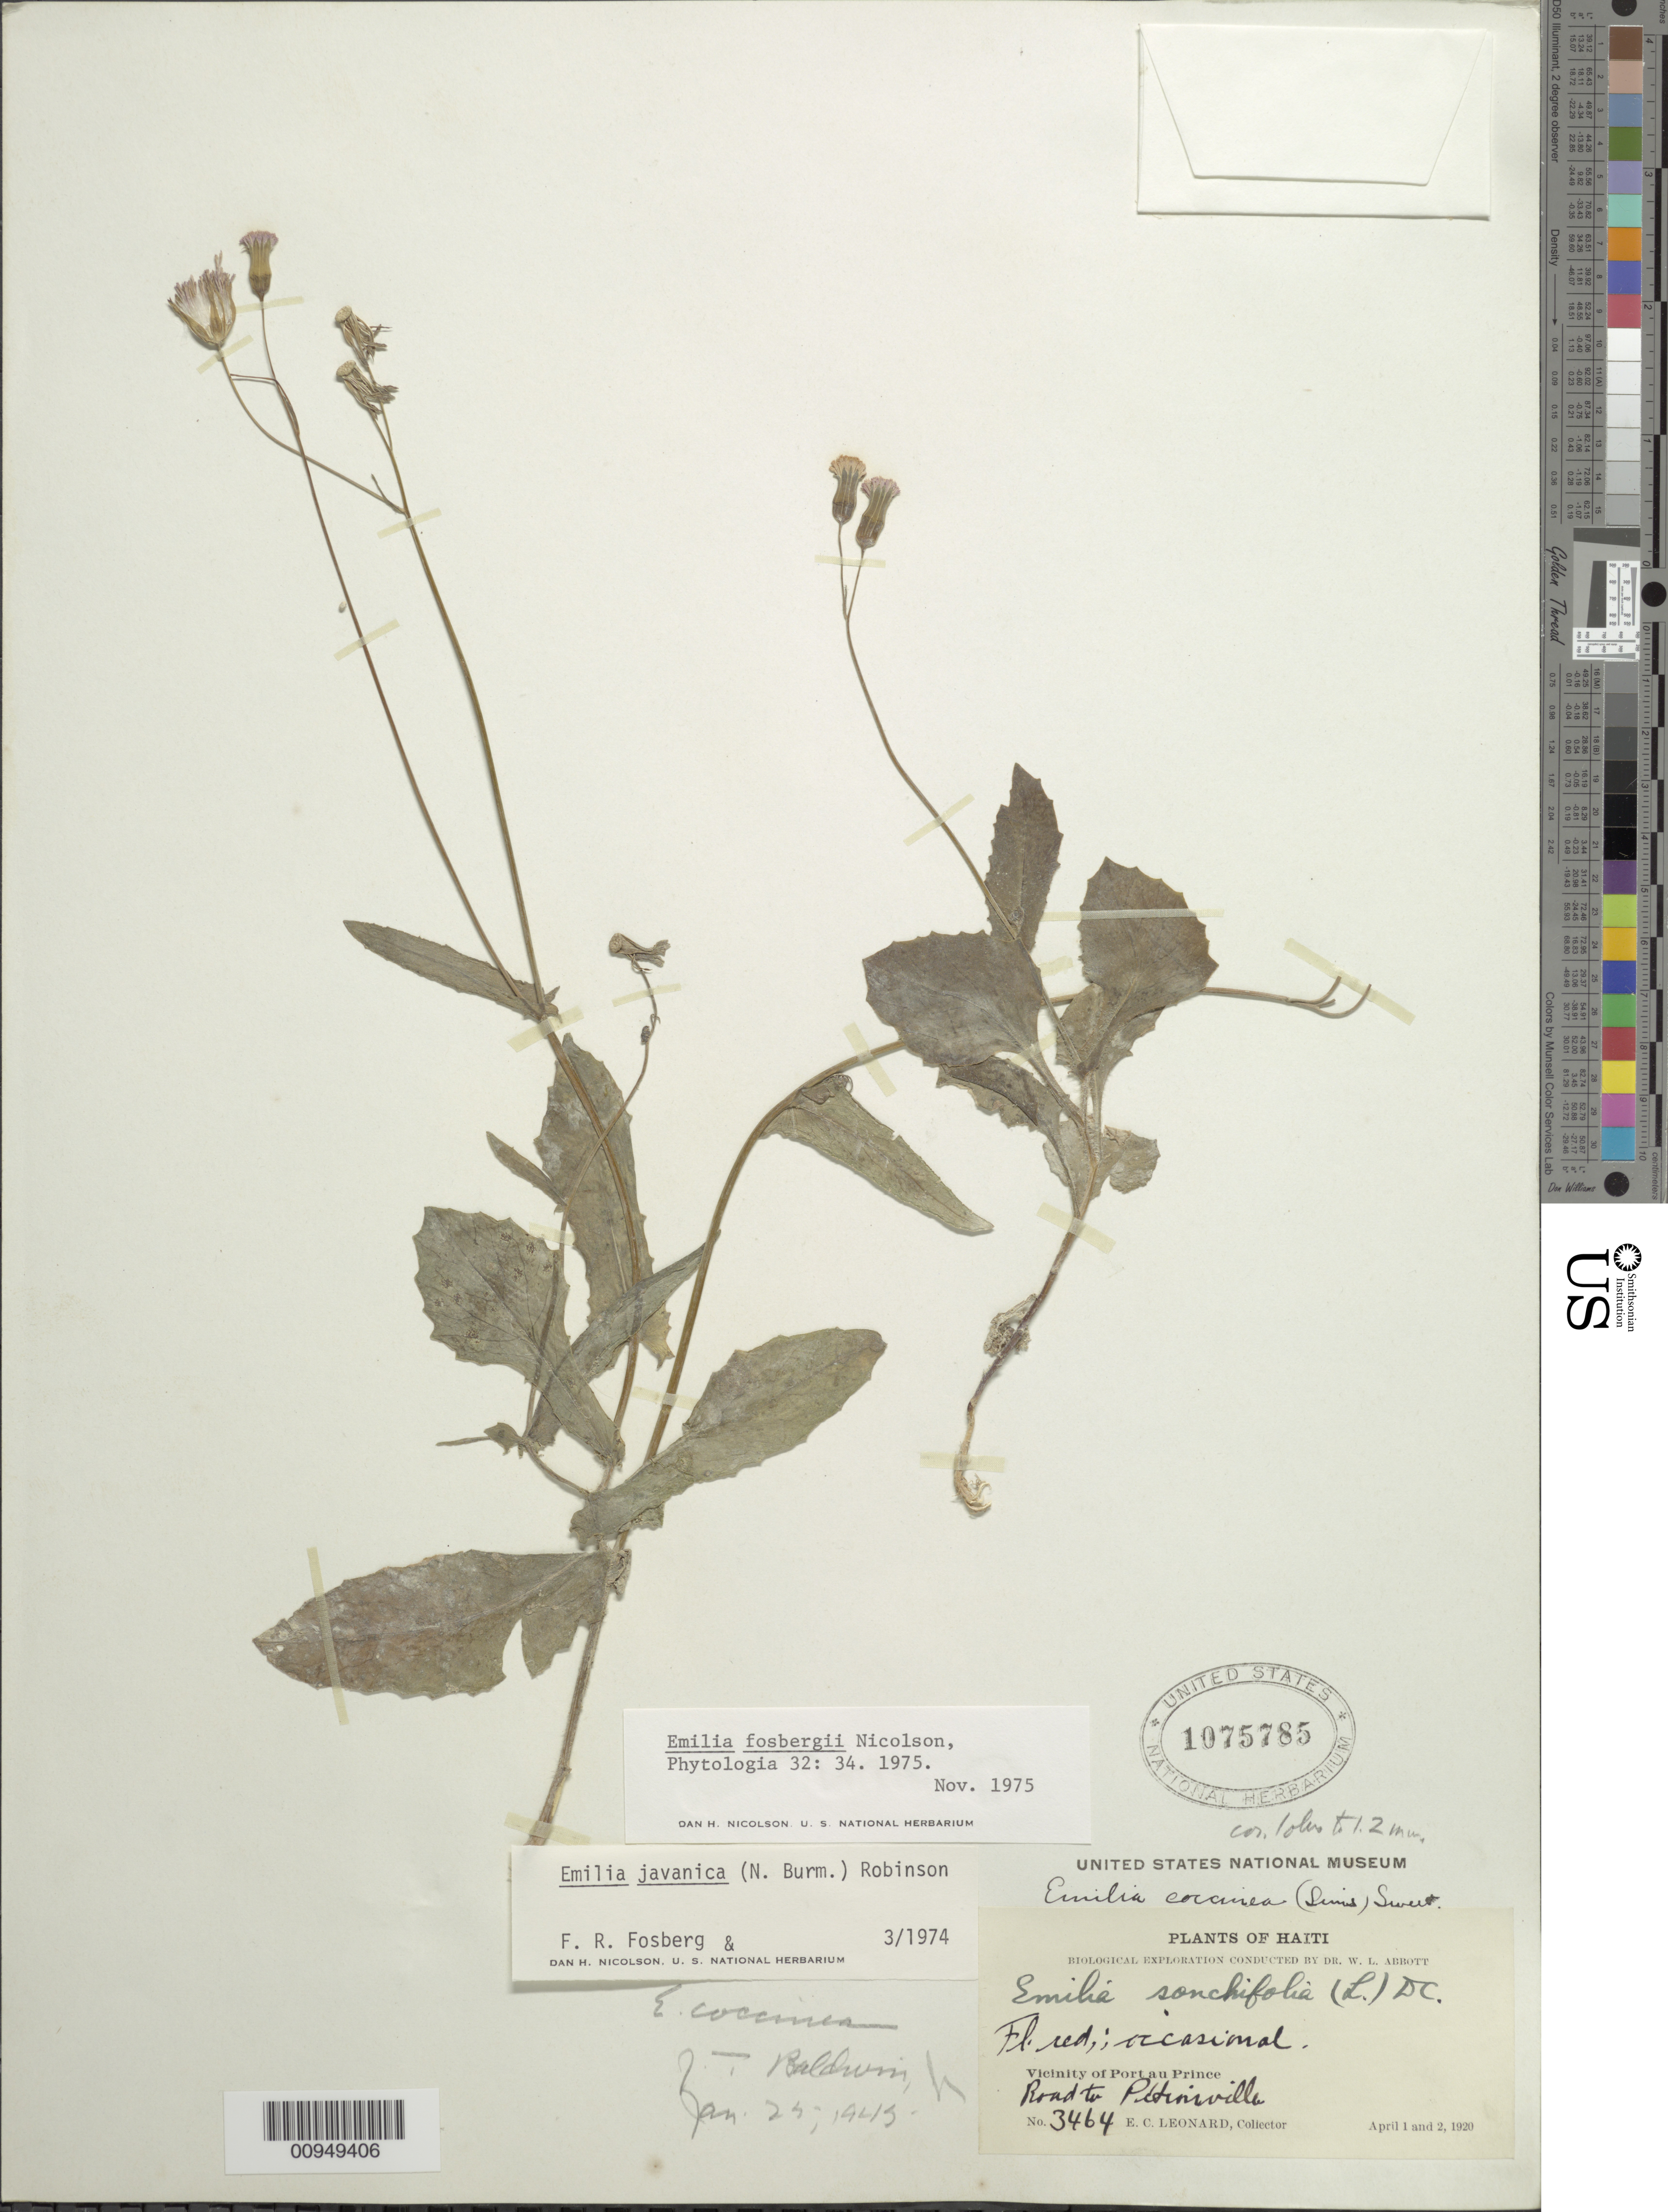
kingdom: Plantae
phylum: Tracheophyta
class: Magnoliopsida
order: Asterales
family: Asteraceae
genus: Emilia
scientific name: Emilia fosbergii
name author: Nicolson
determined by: Nicolson, Dan H.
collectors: E. C. Leonard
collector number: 3464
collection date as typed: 01 Apr 1920 and 02 Apr 1920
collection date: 1920-04-01,1920-04-02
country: Haiti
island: Hispaniola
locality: Vicinity of Port au Prince, road to Pétionville.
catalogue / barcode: US 1075785